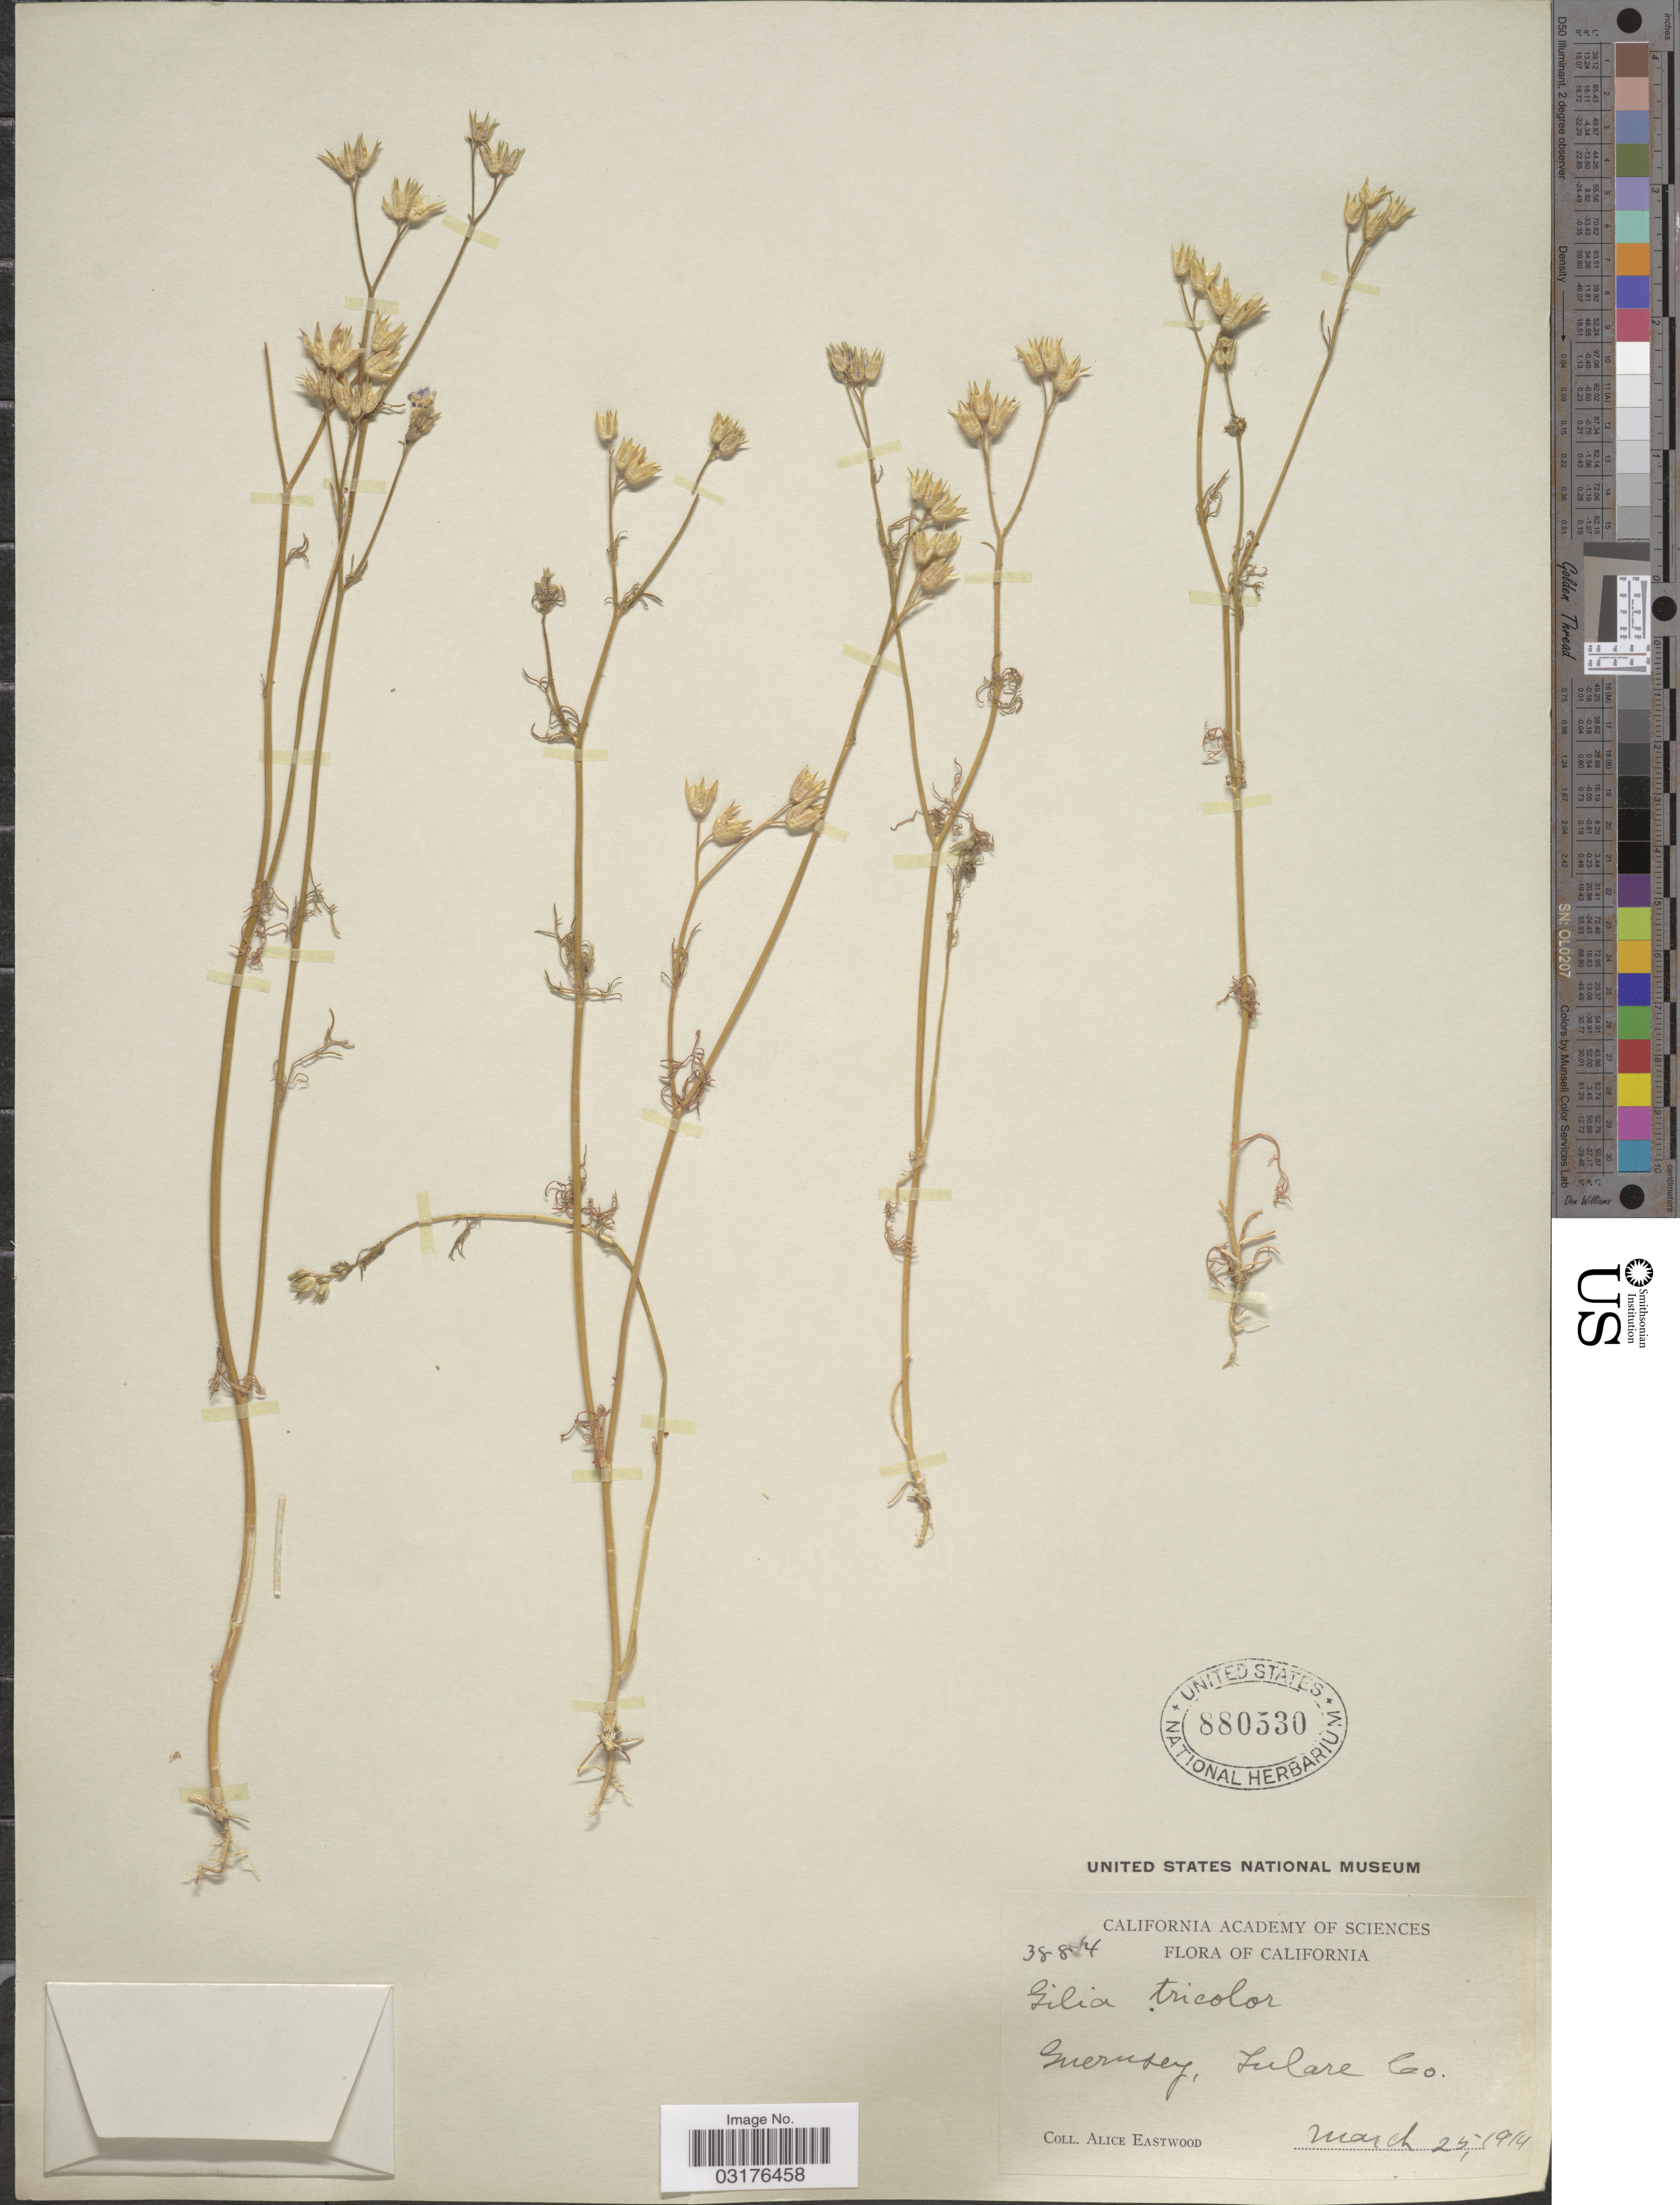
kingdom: Plantae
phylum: Tracheophyta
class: Magnoliopsida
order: Ericales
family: Polemoniaceae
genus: Gilia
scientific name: Gilia tricolor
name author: Benth.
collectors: A. Eastwood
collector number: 3884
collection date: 1914-03-25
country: United States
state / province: California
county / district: Tulare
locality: Guernsey, Tulare Co.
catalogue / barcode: US 880530